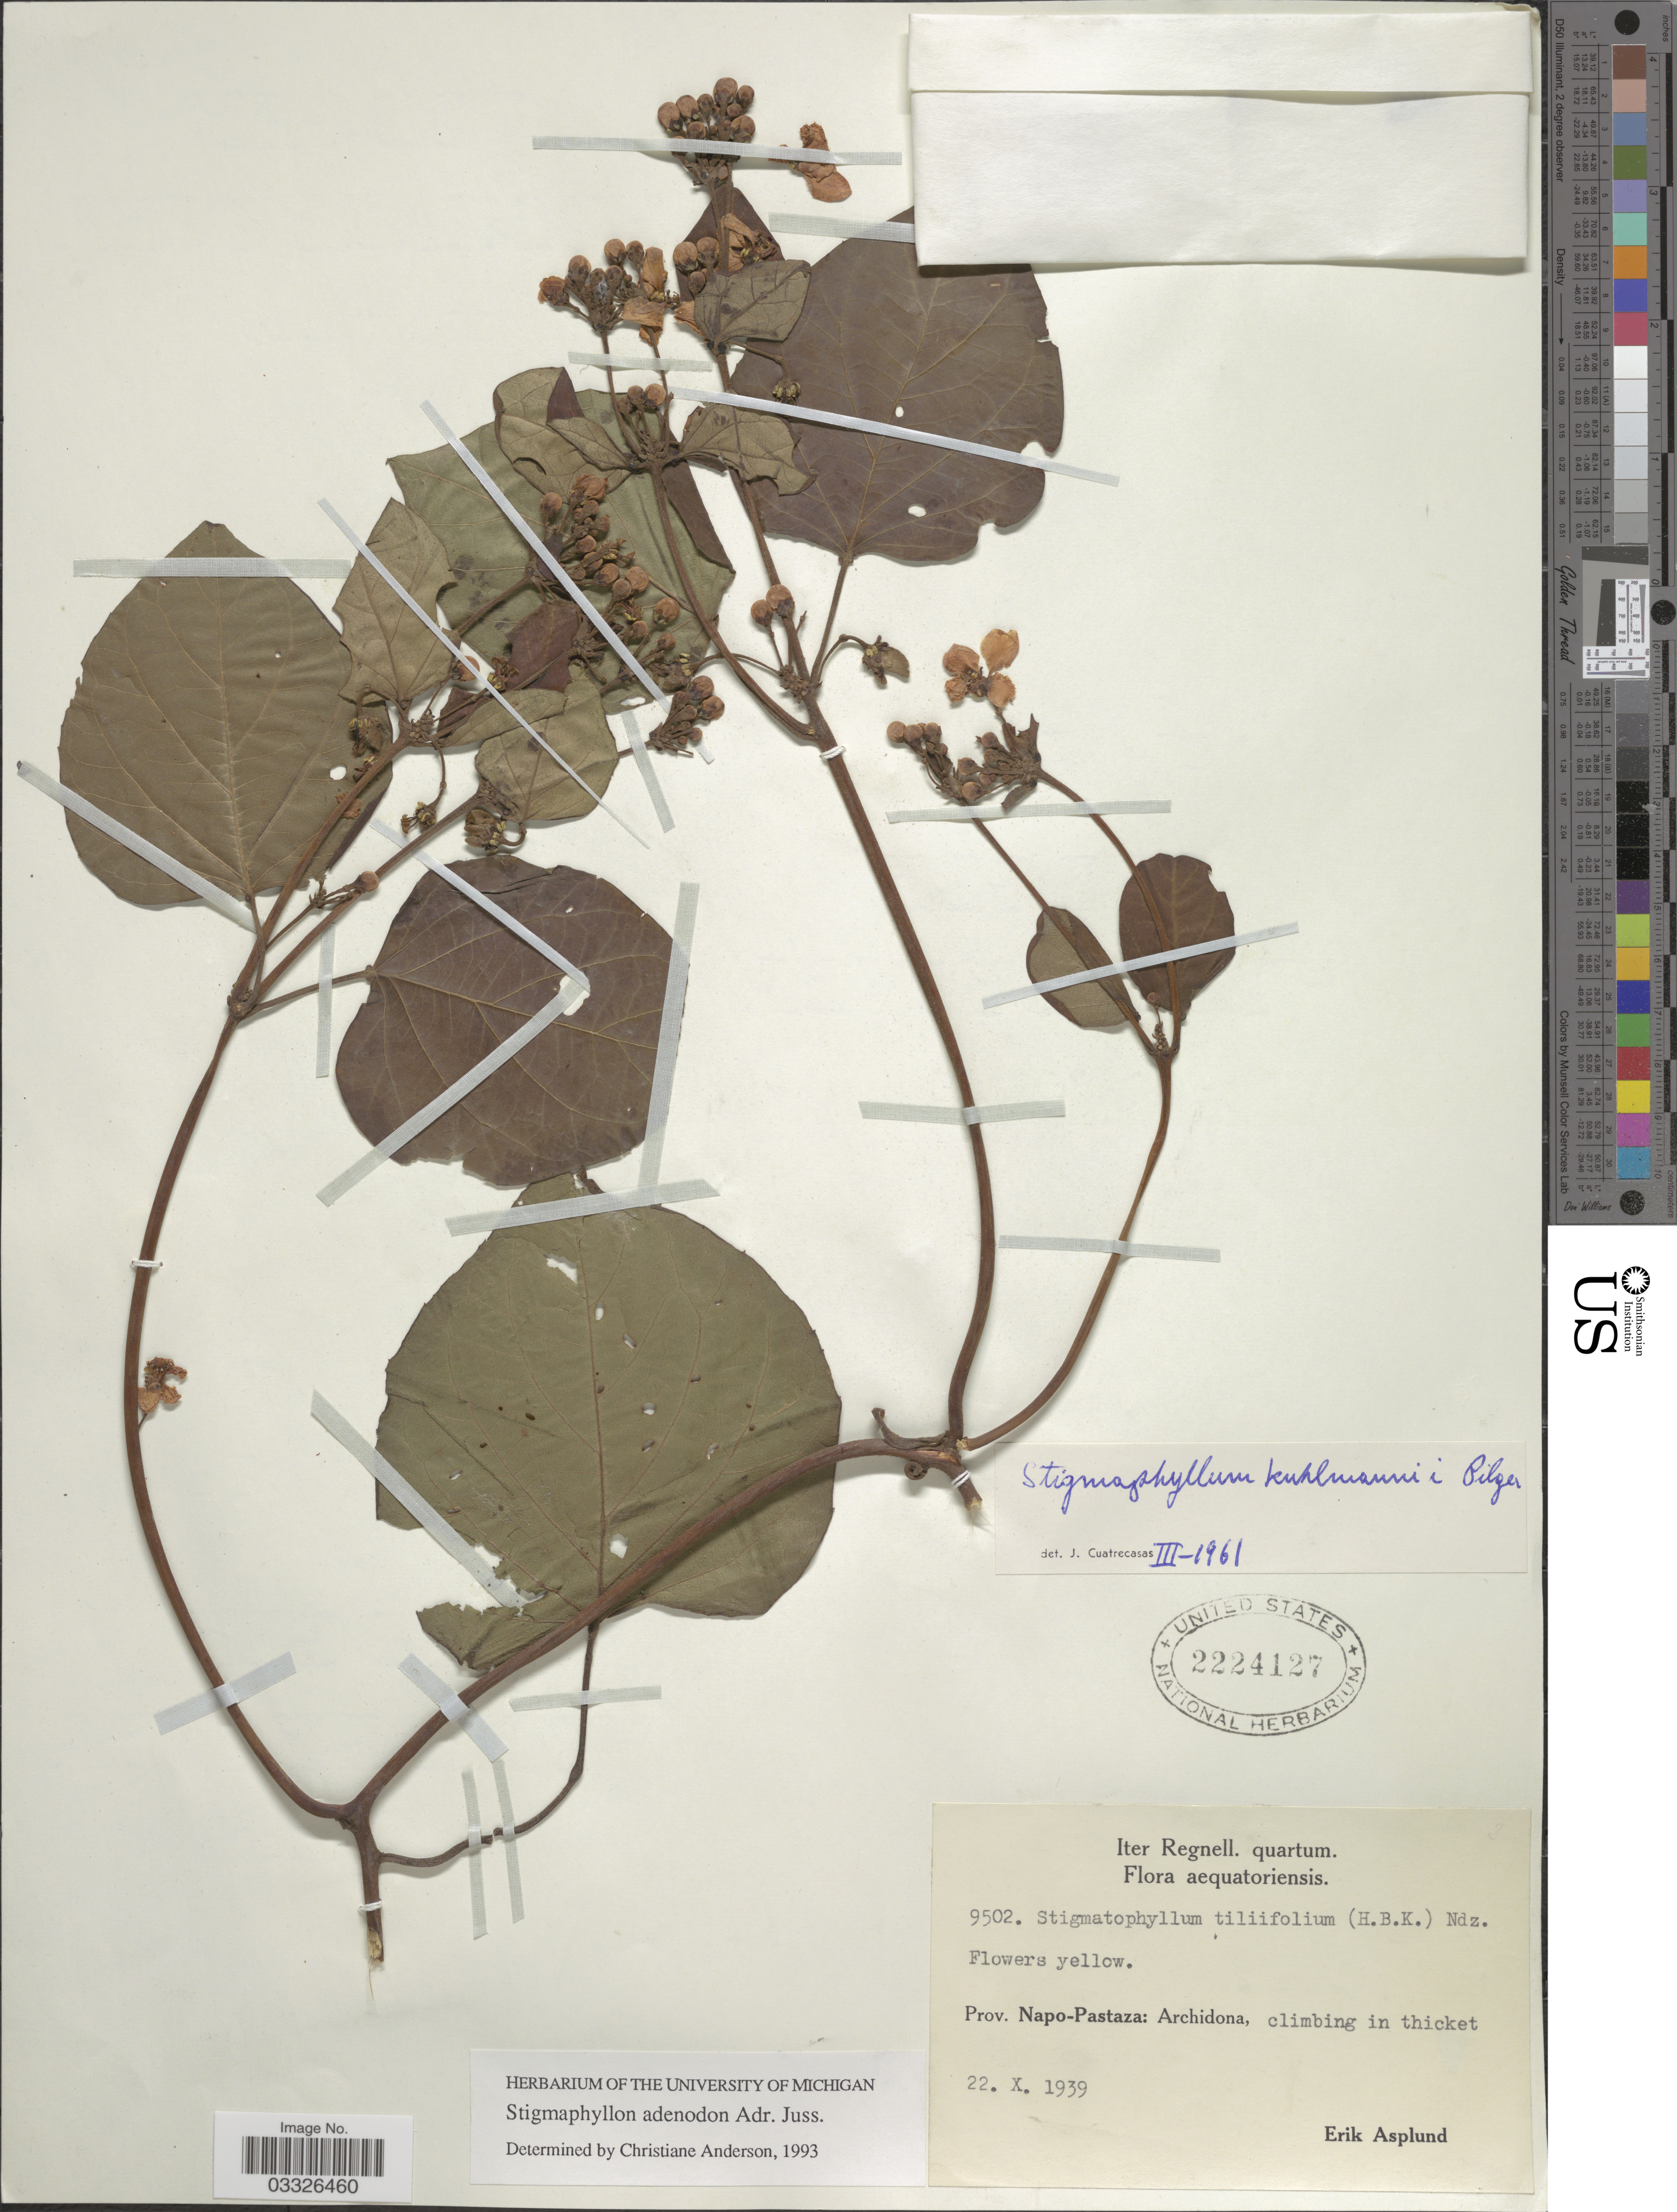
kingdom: Plantae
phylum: Tracheophyta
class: Magnoliopsida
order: Malpighiales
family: Malpighiaceae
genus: Stigmaphyllon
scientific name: Stigmaphyllon adenodon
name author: A. Juss.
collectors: E. Asplund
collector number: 9502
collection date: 1939-10-22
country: Ecuador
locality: Aequatoriensis. Prov. Napo-Pastaza: Archidona.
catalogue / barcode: US 2224127